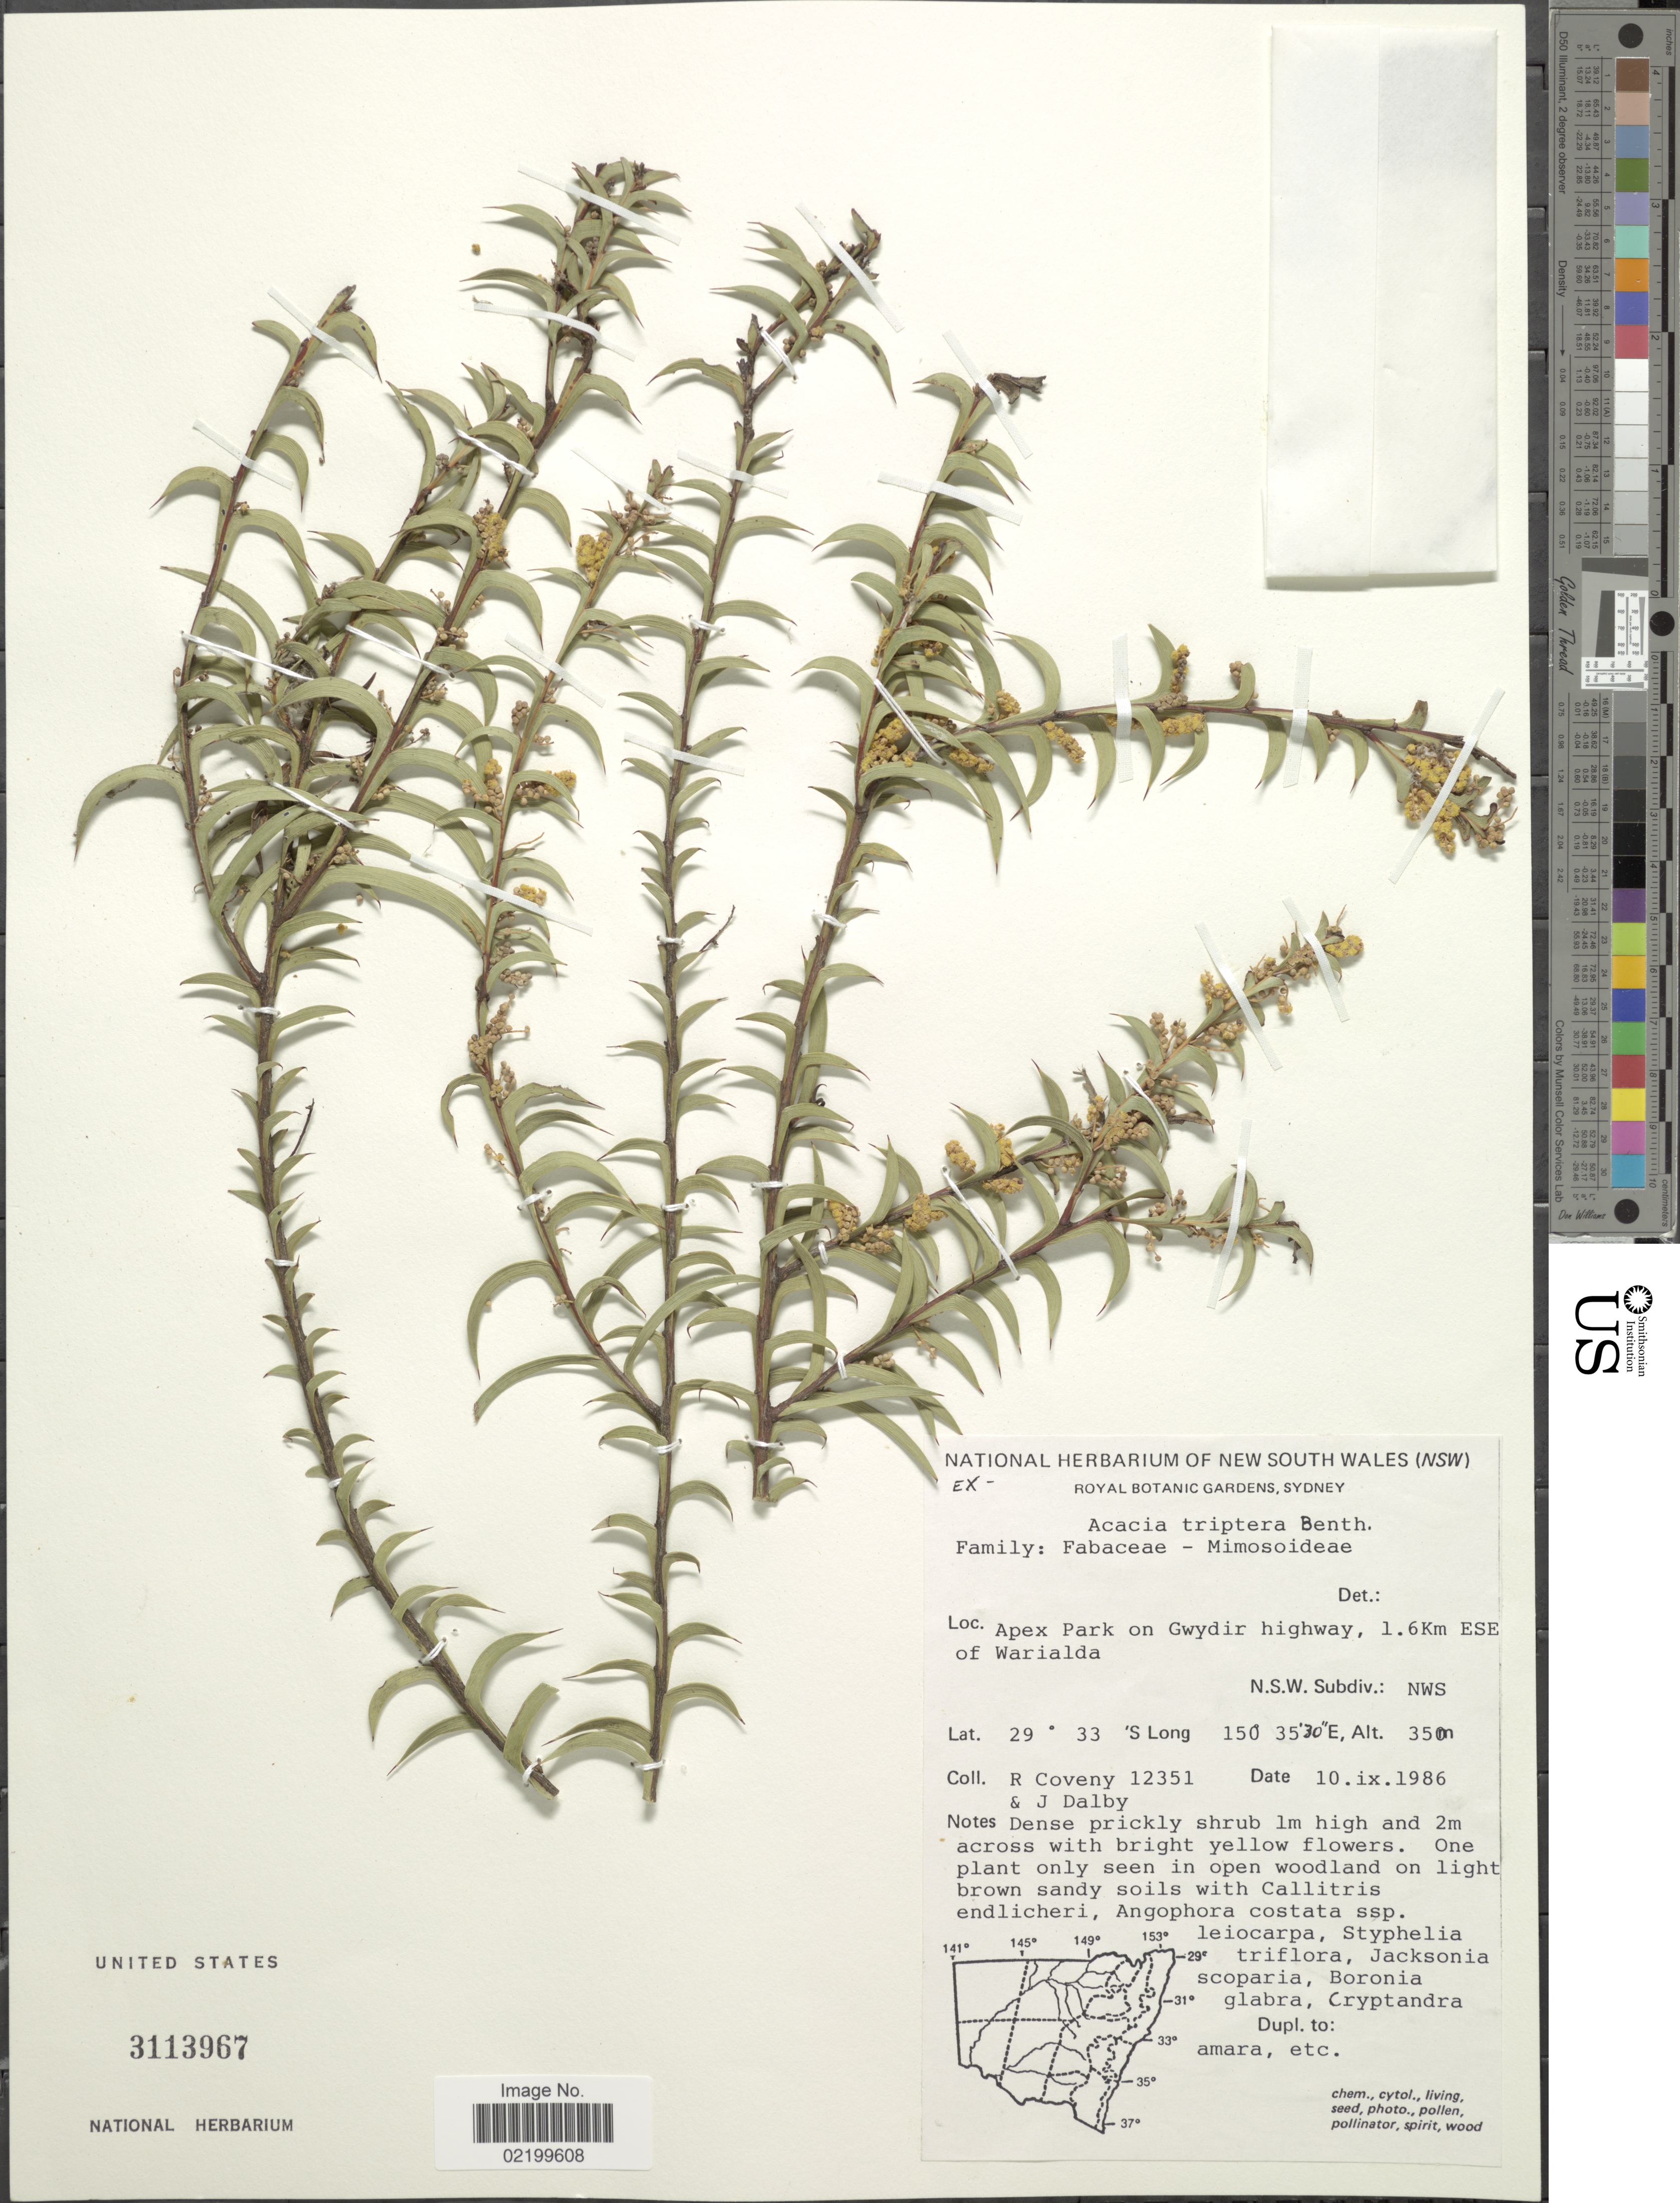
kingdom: Plantae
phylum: Tracheophyta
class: Magnoliopsida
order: Fabales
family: Fabaceae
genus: Acacia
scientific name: Acacia triptera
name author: Benth.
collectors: R. Coveny & J. Dalby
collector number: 12351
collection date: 1986-09-10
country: Australia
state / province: New South Wales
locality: Apex Park on Gwydri highway, 1.6 km ESE of Warialda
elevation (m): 350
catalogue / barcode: US 3113967